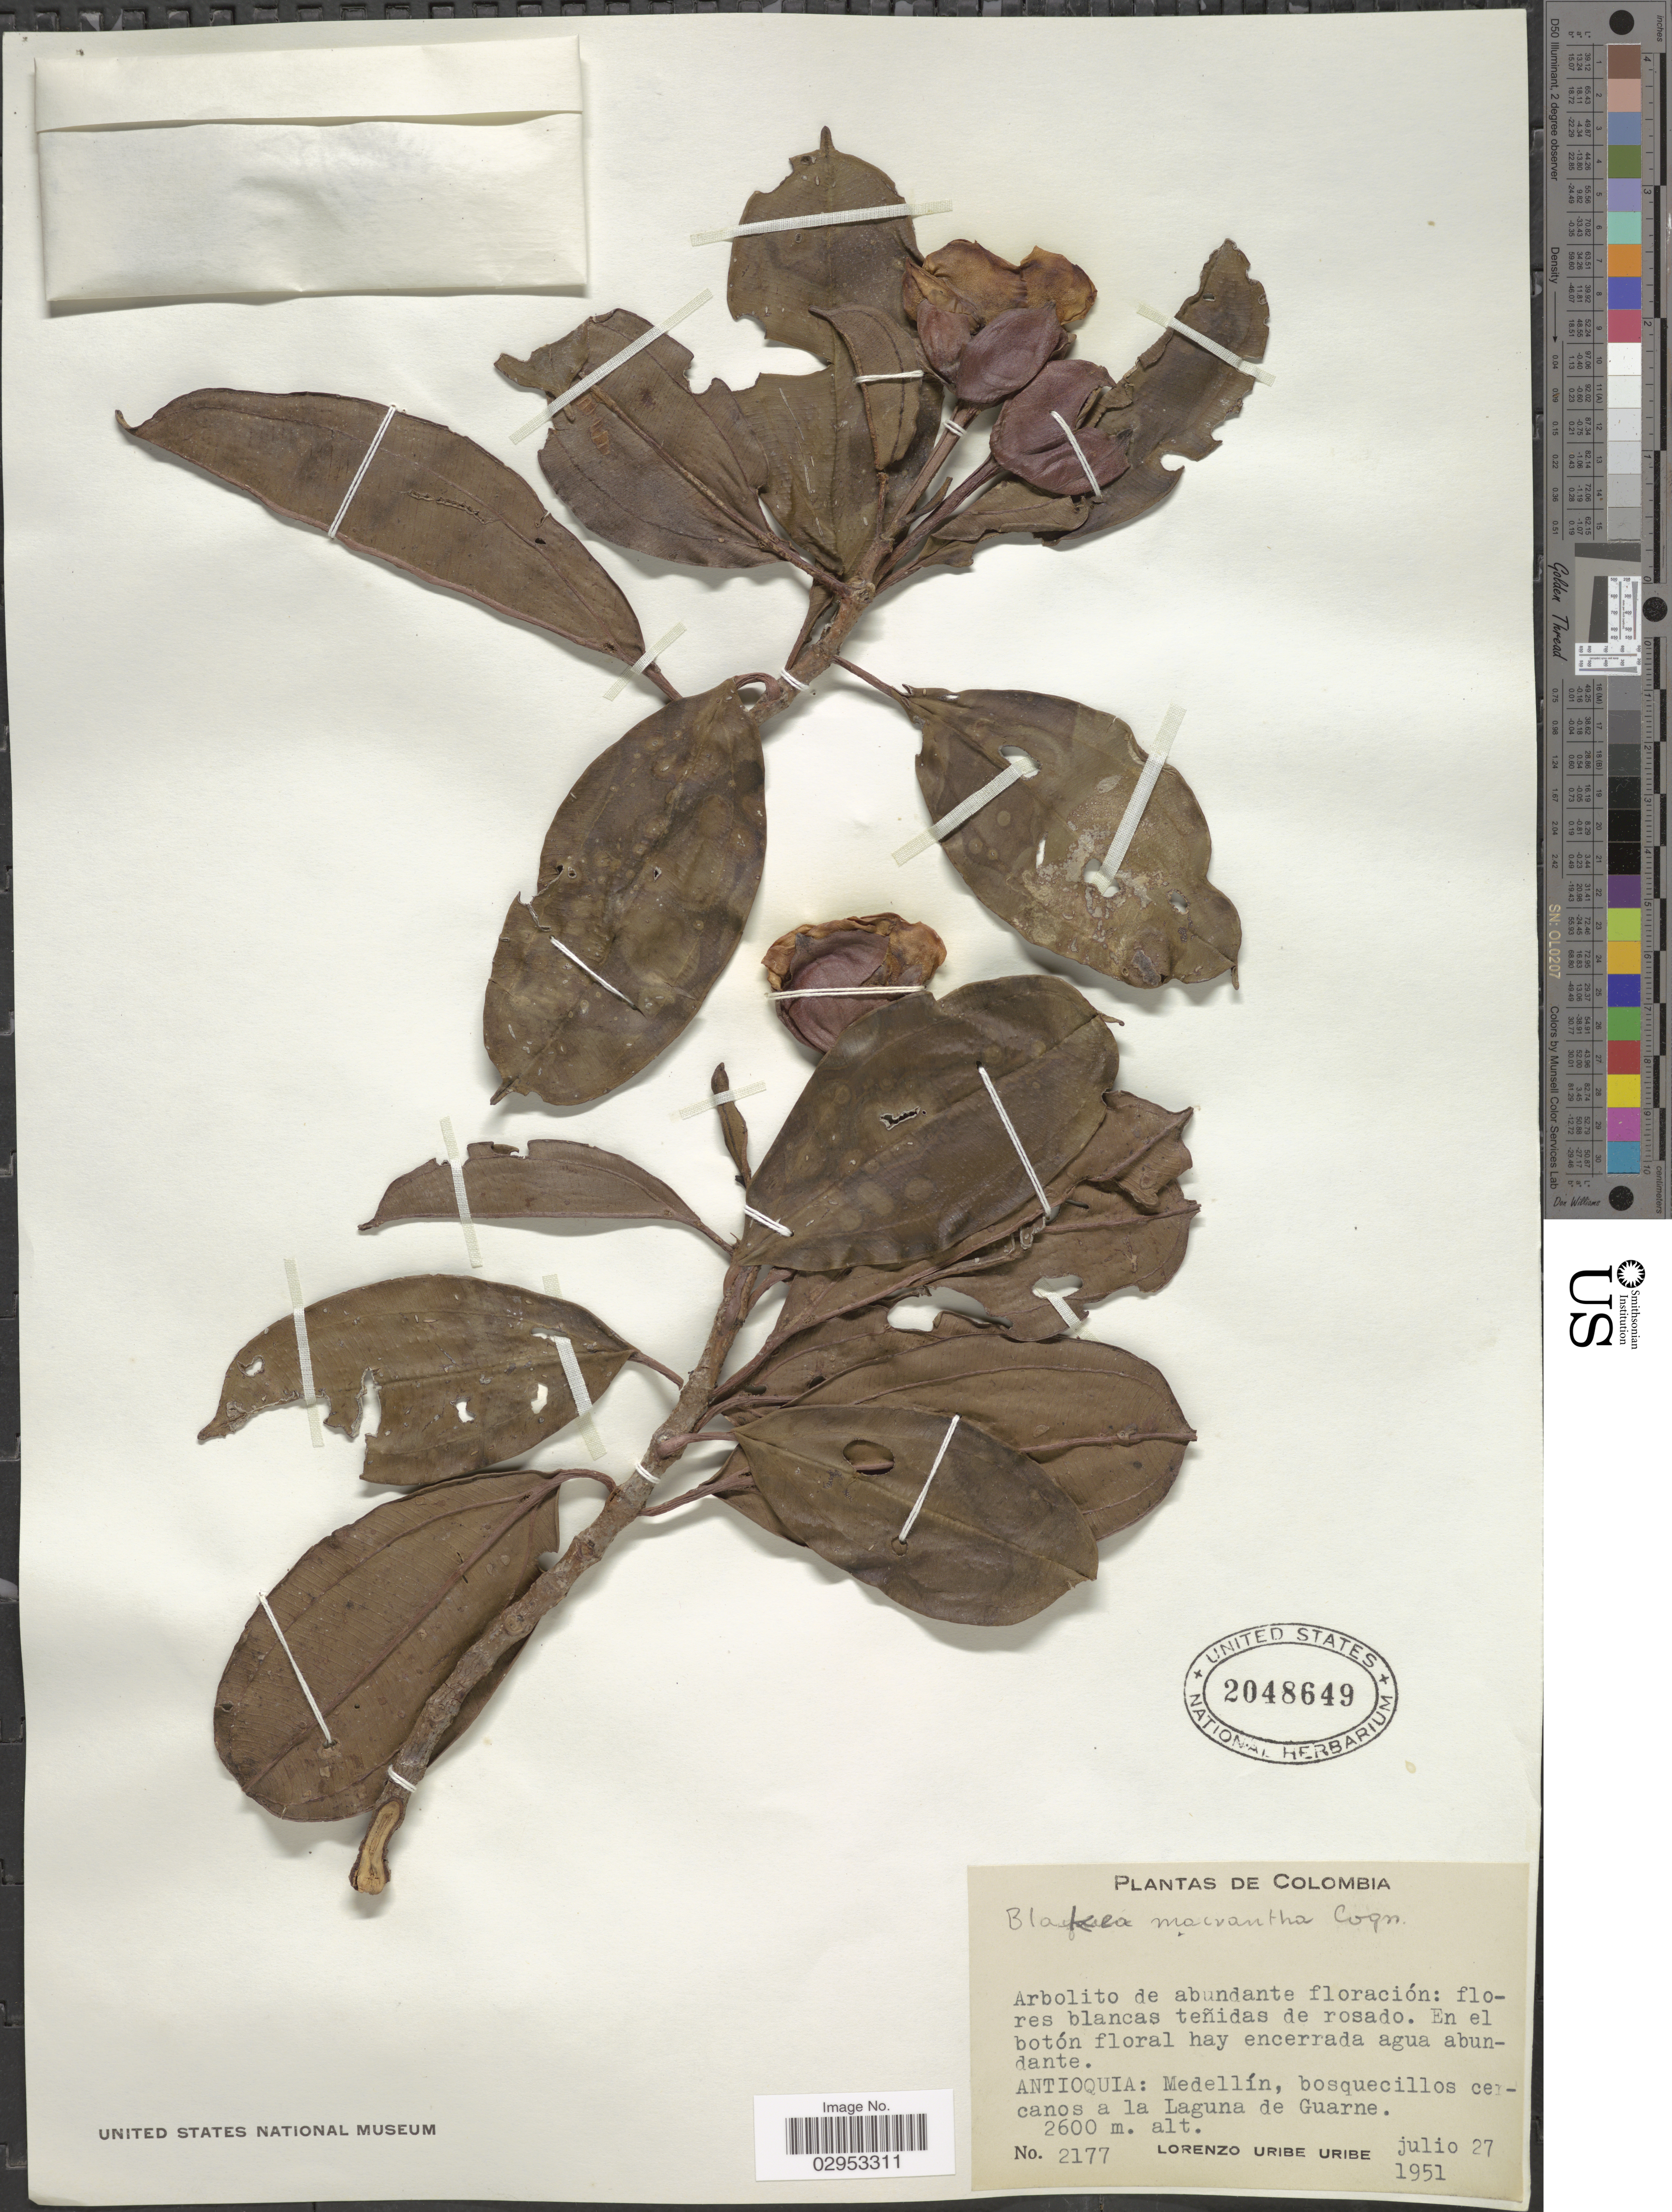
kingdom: Plantae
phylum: Tracheophyta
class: Magnoliopsida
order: Myrtales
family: Melastomataceae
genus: Blakea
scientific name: Blakea quadrangularis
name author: Triana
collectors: L. Uribe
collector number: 2177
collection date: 1951-07-27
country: Colombia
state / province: Antioquia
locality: Medellín, cercanos a la Laguna de Guarne.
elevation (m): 2600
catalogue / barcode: US 2048649